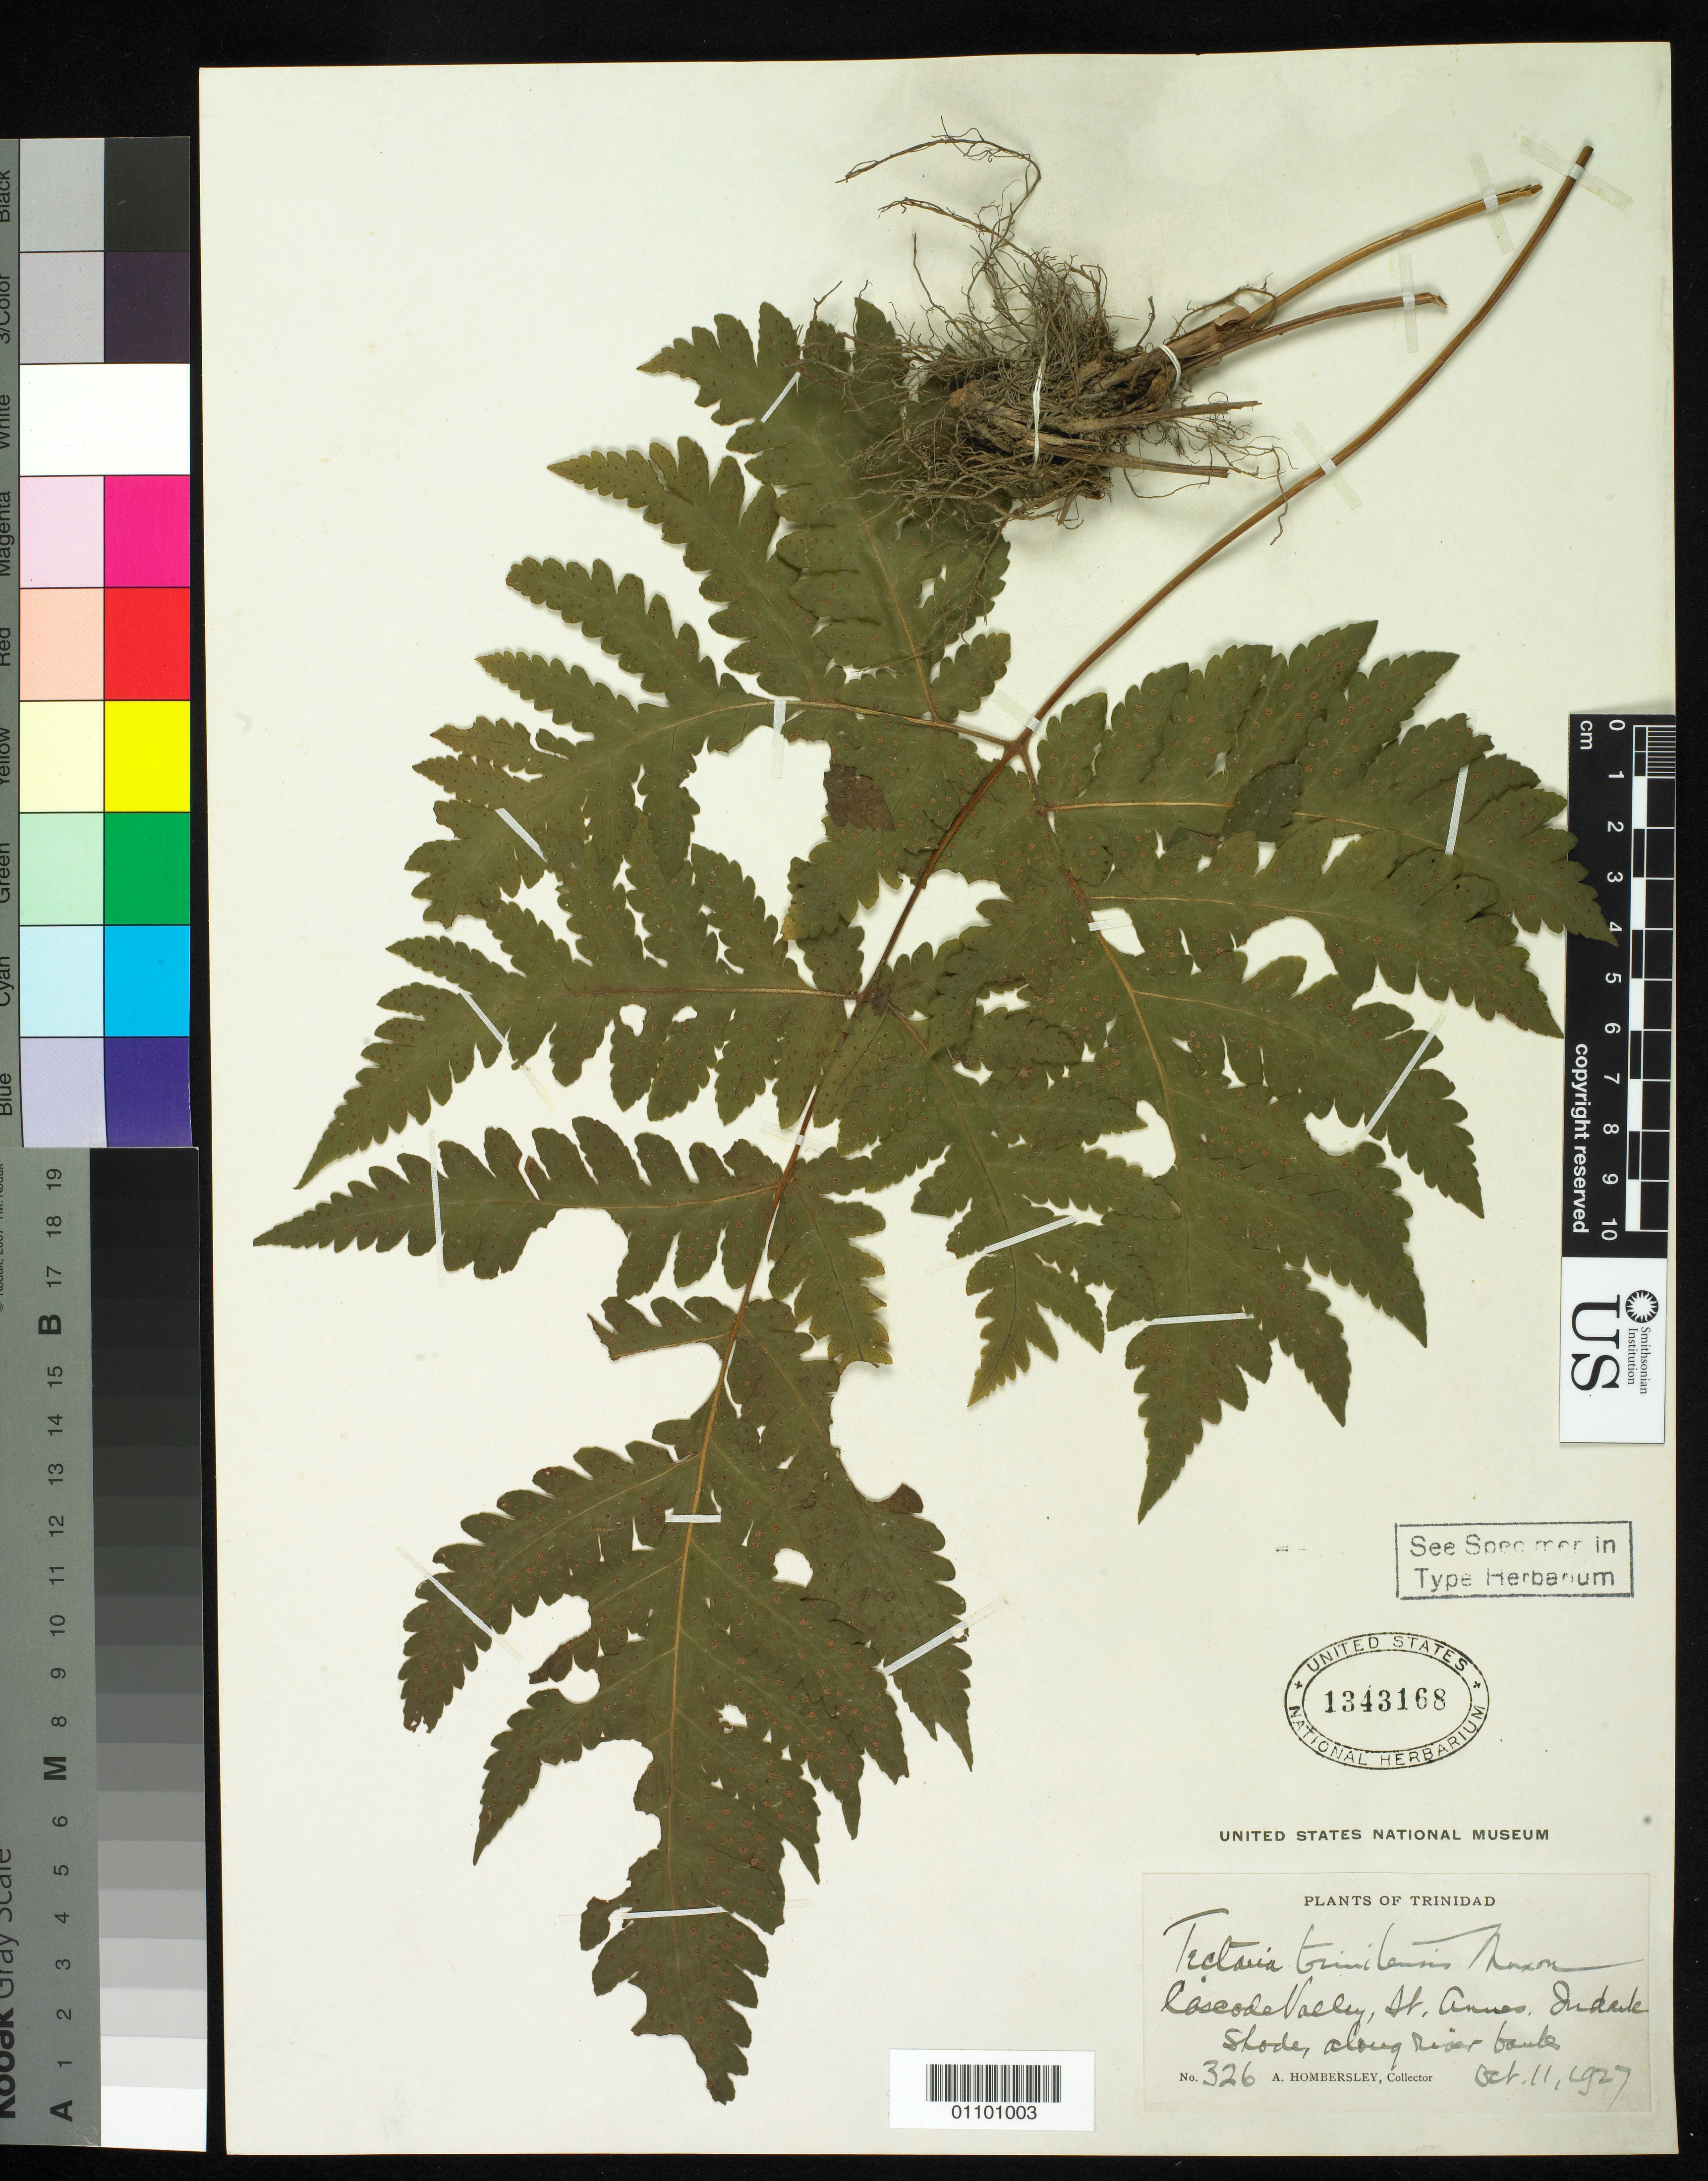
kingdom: Plantae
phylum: Tracheophyta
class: Polypodiopsida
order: Polypodiales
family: Tectariaceae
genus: Tectaria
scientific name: Tectaria trinitensis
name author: Maxon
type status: Isotype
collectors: A. Hombersley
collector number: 326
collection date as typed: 11 Oct 1927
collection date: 1927-10-11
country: Trinidad and Tobago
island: Trinidad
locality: Cascade Valley, St. Annes, along river bank.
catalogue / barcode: US 1343168